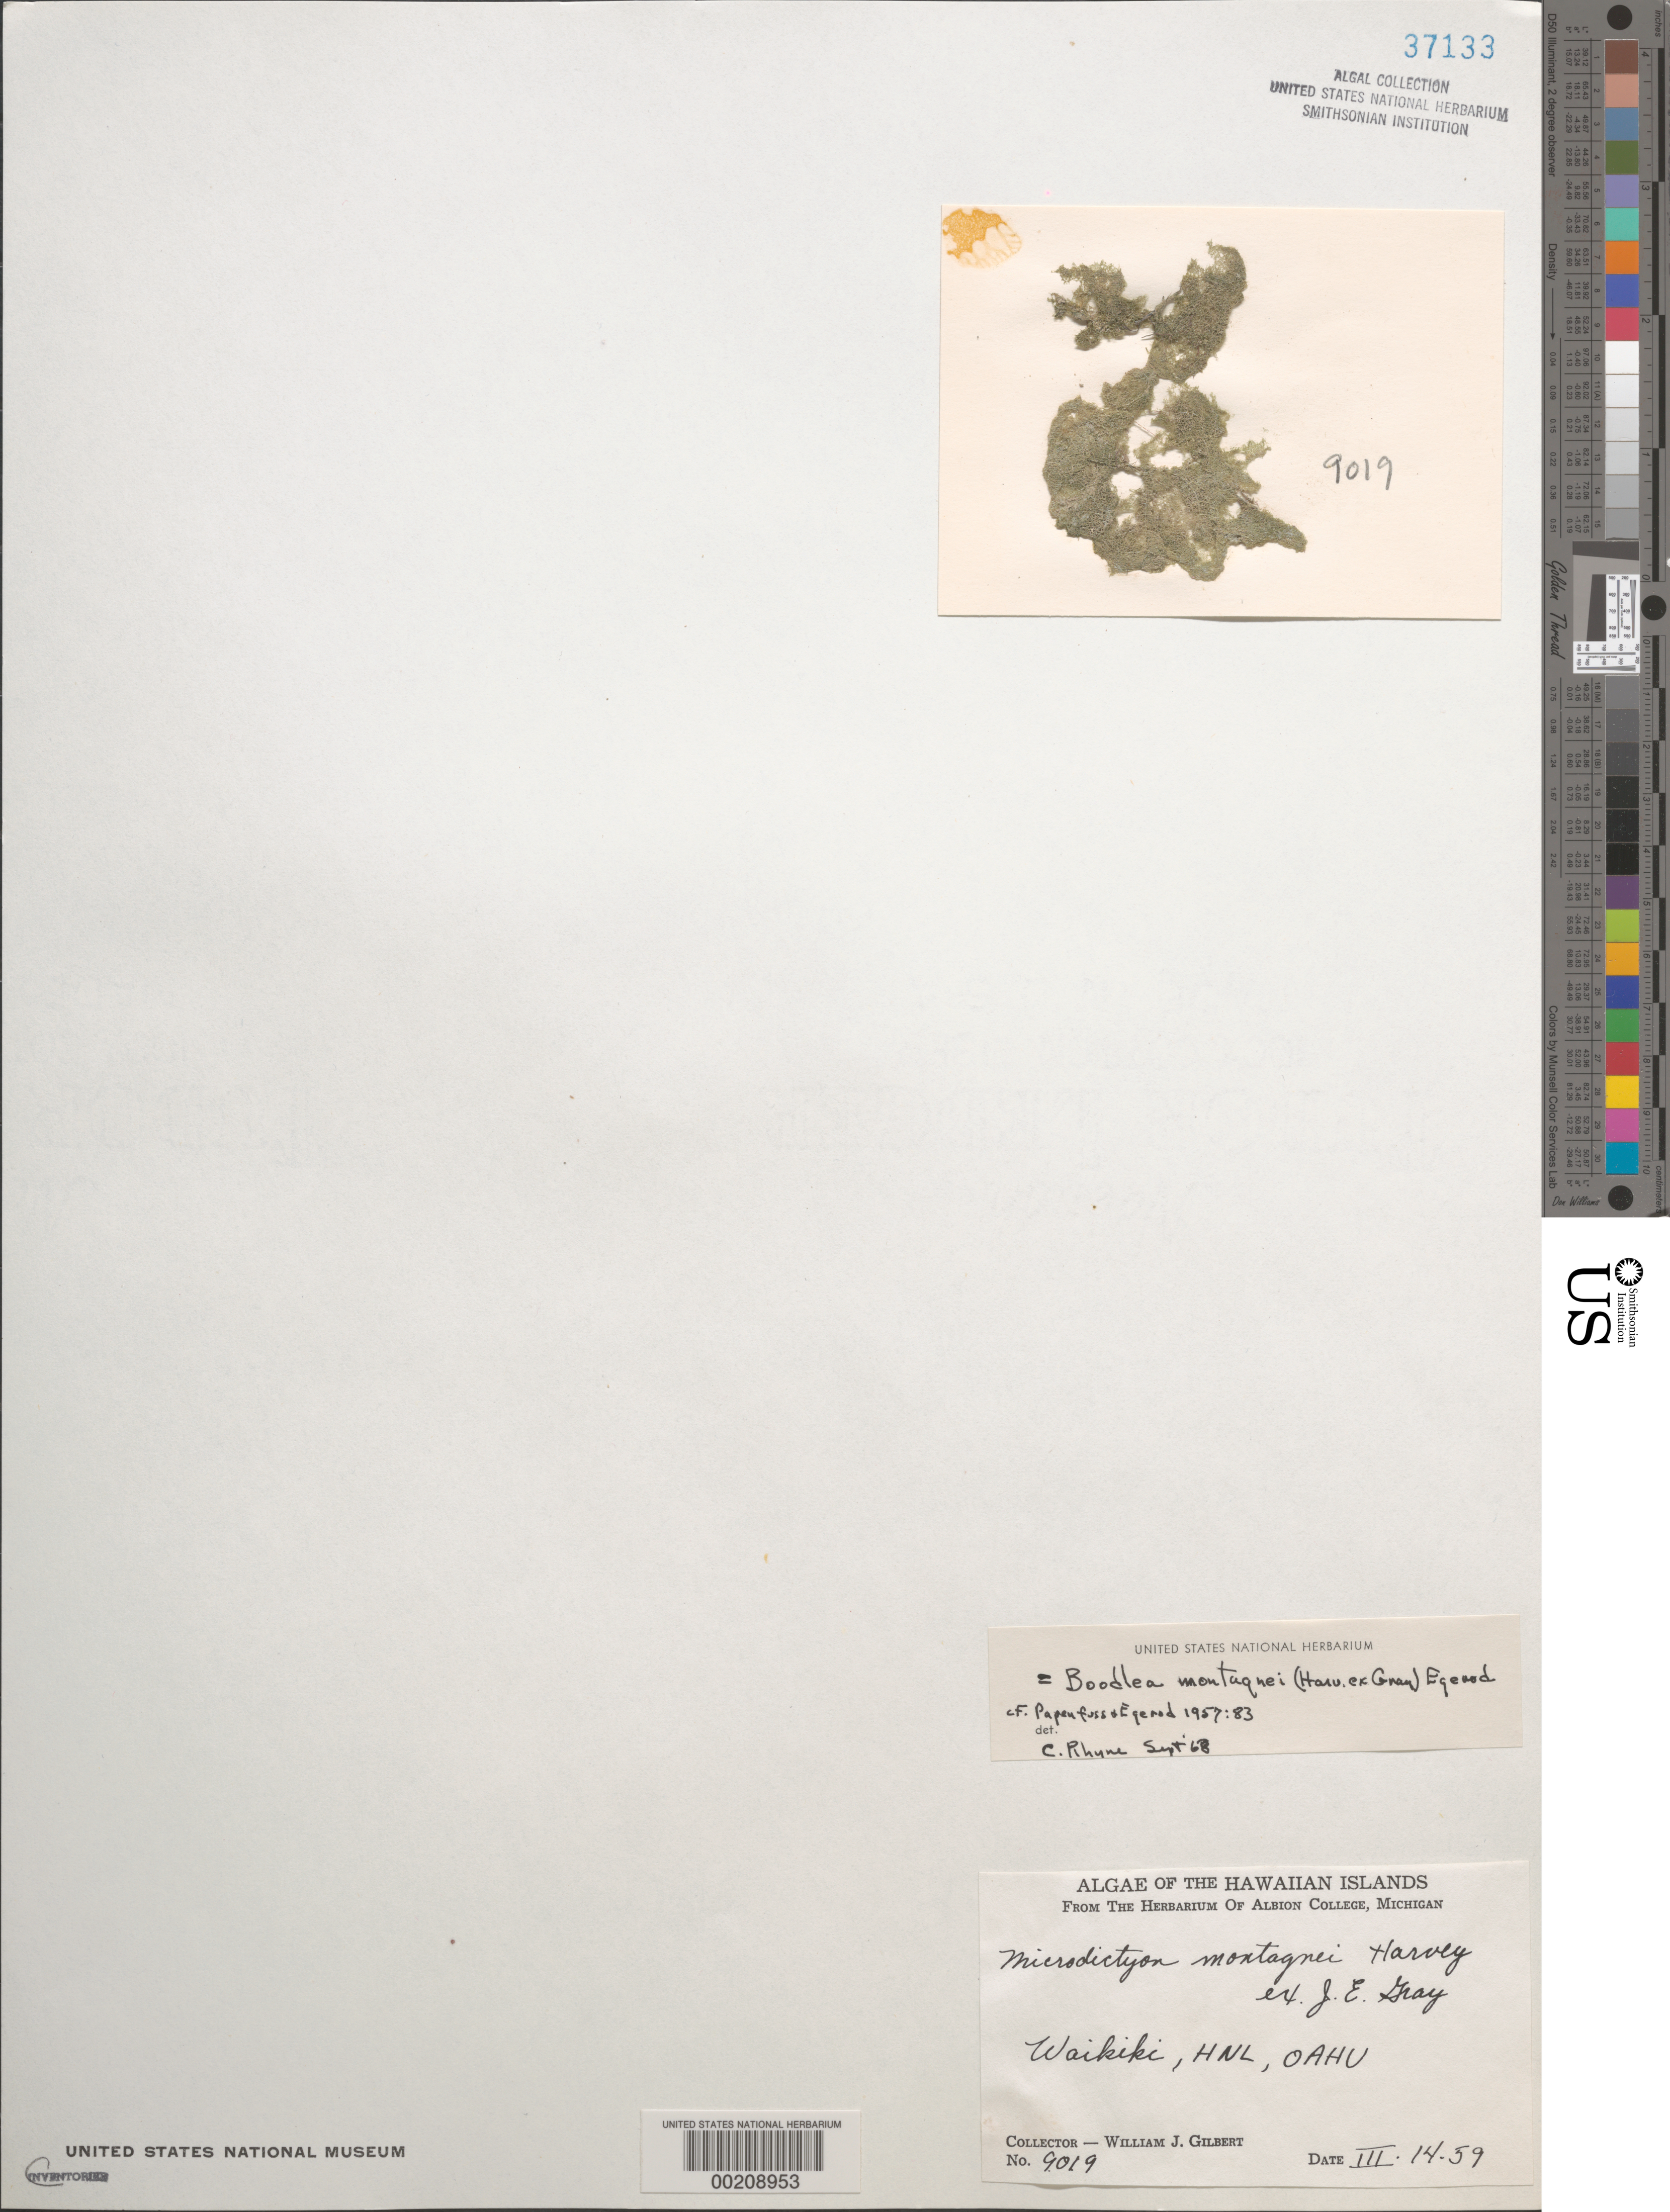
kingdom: Plantae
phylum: Chlorophyta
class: Ulvophyceae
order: Siphonocladales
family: Boodleaceae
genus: Boodlea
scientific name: Boodlea montagnei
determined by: Rhyne, C. F.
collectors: W. J. Gilbert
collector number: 9019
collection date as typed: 14 Mar 1959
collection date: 1959-03-14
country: United States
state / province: Hawaii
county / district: Honolulu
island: Oahu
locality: Waikiki, HNL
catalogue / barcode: US 37133